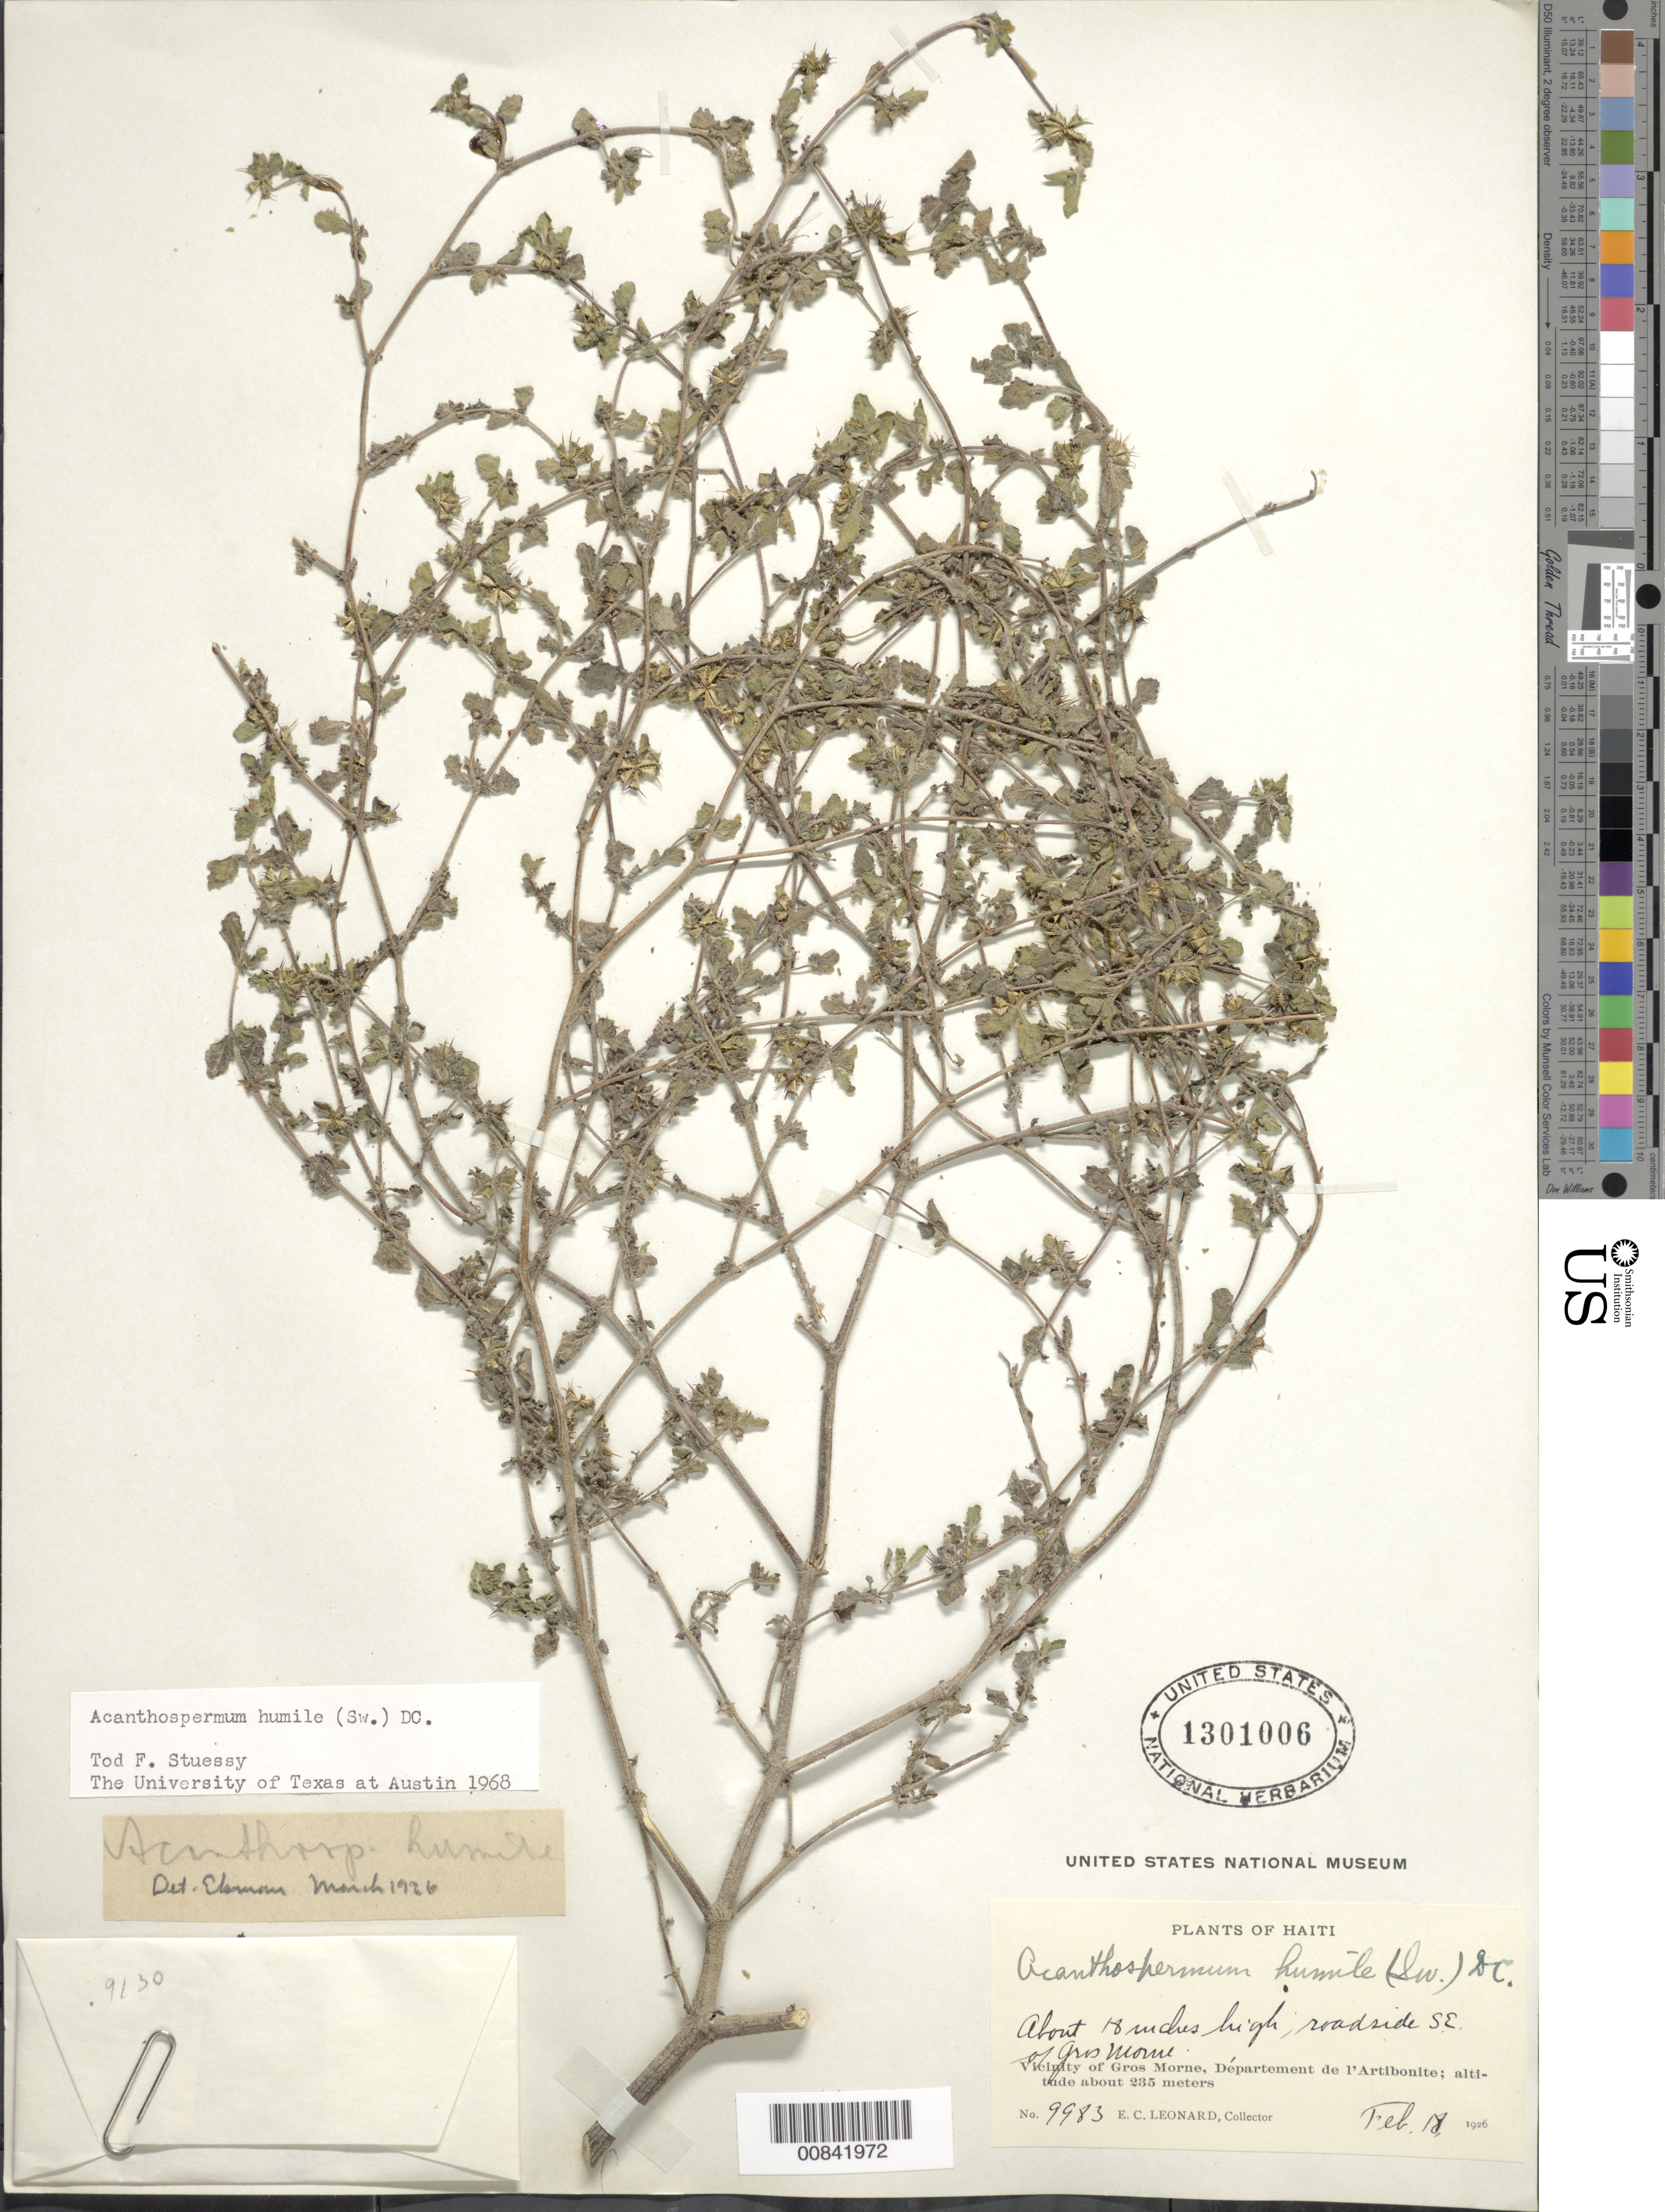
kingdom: Plantae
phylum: Tracheophyta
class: Magnoliopsida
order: Asterales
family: Asteraceae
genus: Acanthospermum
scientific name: Acanthospermum humile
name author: (Sw.) DC.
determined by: Stuessy, T. F.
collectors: E. C. Leonard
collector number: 9983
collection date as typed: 18 Feb 1926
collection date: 1926-02-18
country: Haiti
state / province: Artibonite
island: Hispaniola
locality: Vicinity of Gros Morne, SE of town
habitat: Roadside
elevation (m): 235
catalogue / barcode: US 1301006